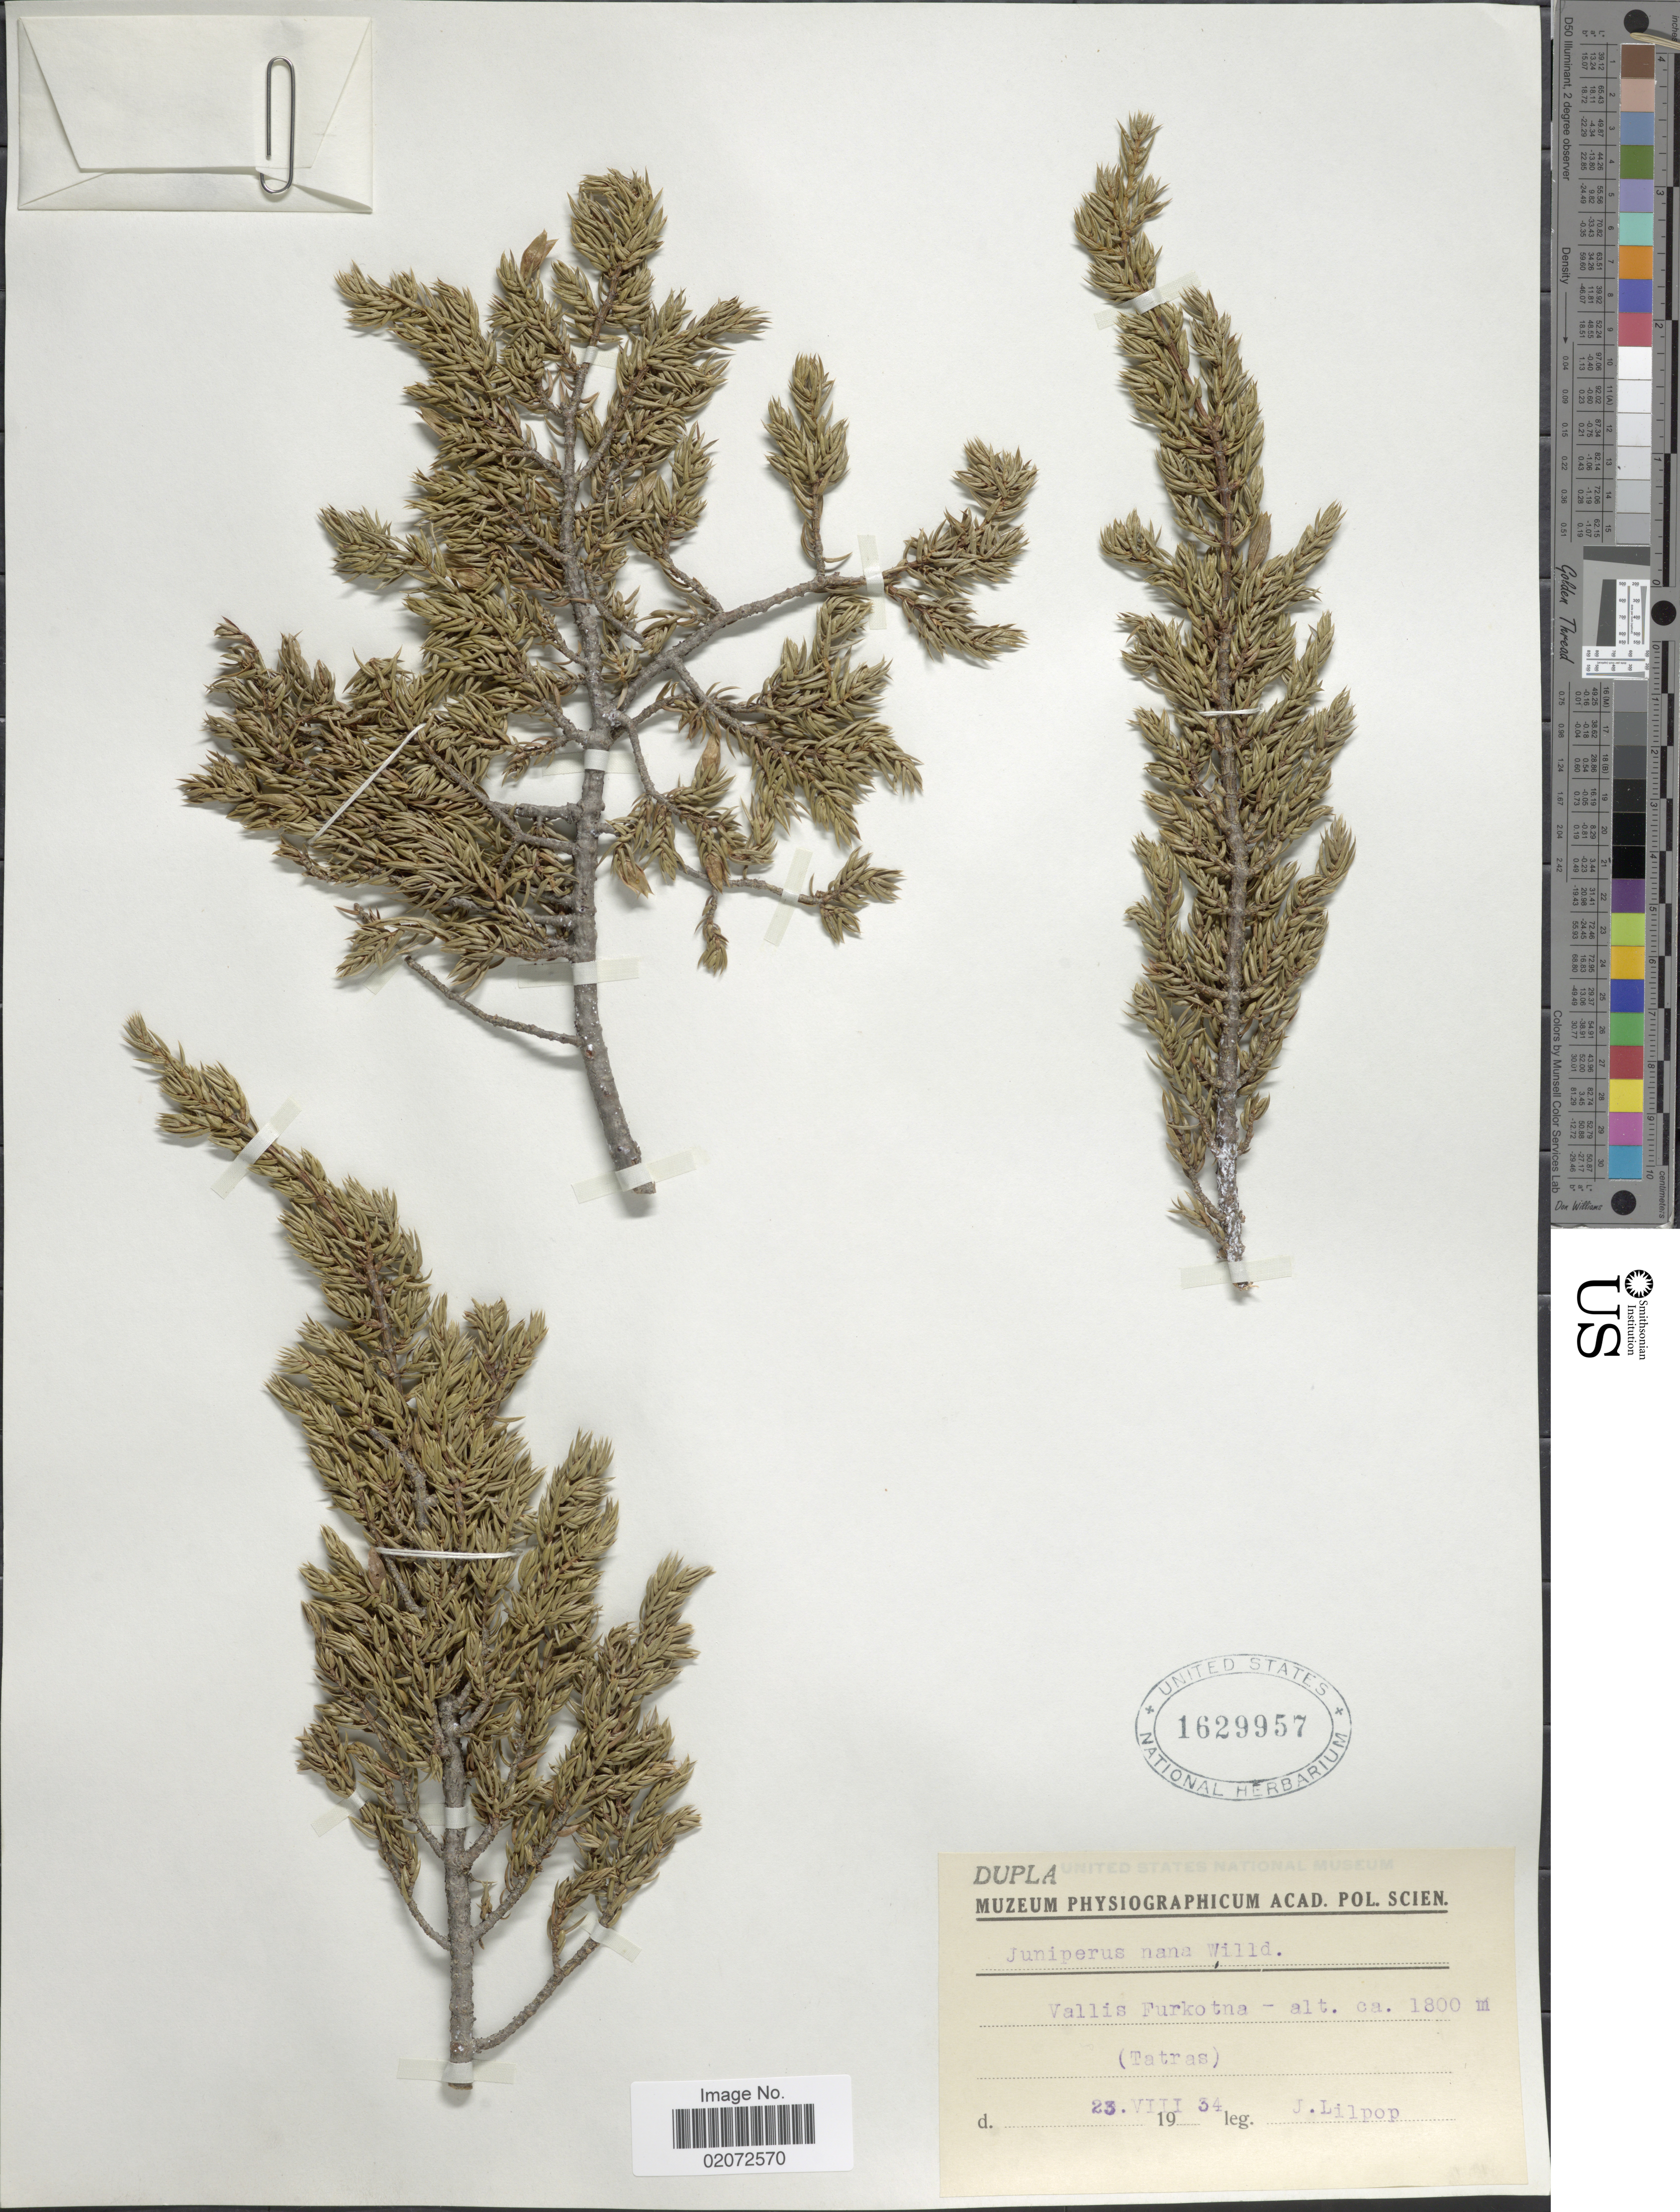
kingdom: Plantae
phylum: Tracheophyta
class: Pinopsida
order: Pinales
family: Cupressaceae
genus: Juniperus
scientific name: Juniperus communis subsp. nana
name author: (Willd.) Syme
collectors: J. Lilpop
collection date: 1934-08-23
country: Slovakia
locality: Vallis Furkotna (Tatras)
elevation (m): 1800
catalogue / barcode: US 1629957